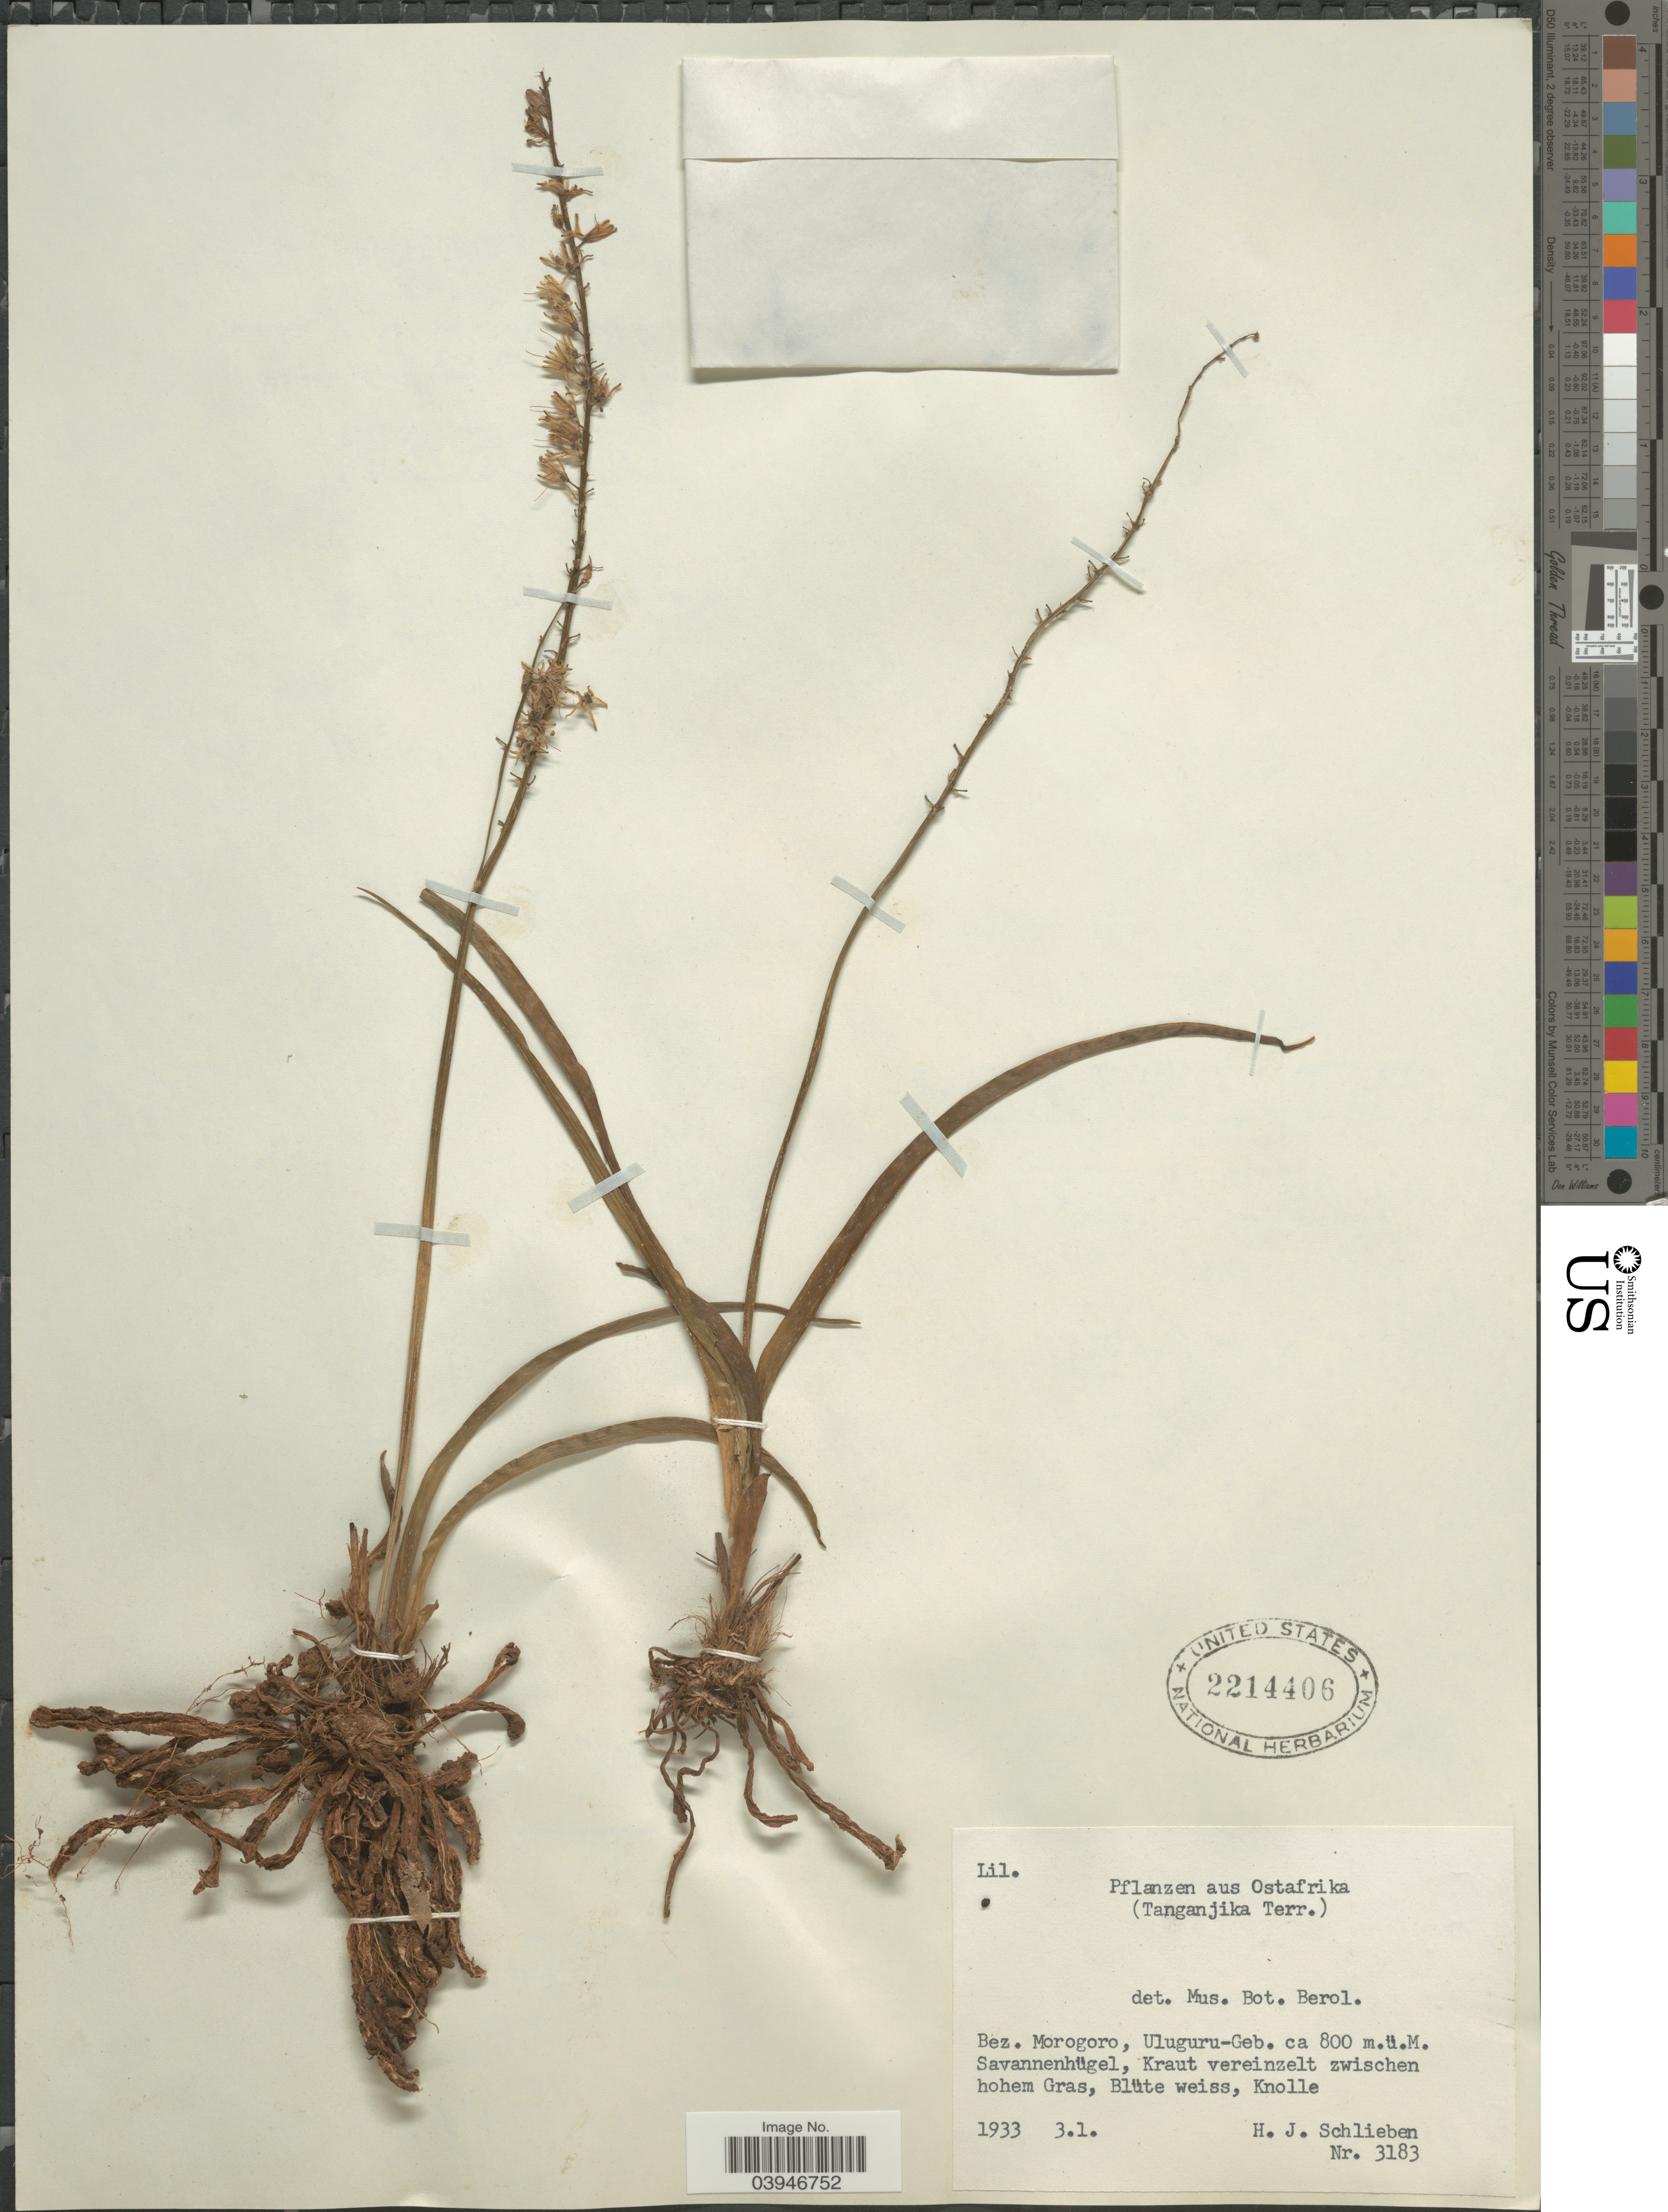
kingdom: Plantae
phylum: Tracheophyta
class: Liliopsida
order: Liliales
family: Liliaceae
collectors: H. J. Schlieben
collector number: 3183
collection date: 1933-03-01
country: Tanzania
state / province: Morogoro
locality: Ostafrika (Tanganjika Terr.). Bez. Morogoro, Uluguru-Geb.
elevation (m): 800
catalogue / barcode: US 2214406